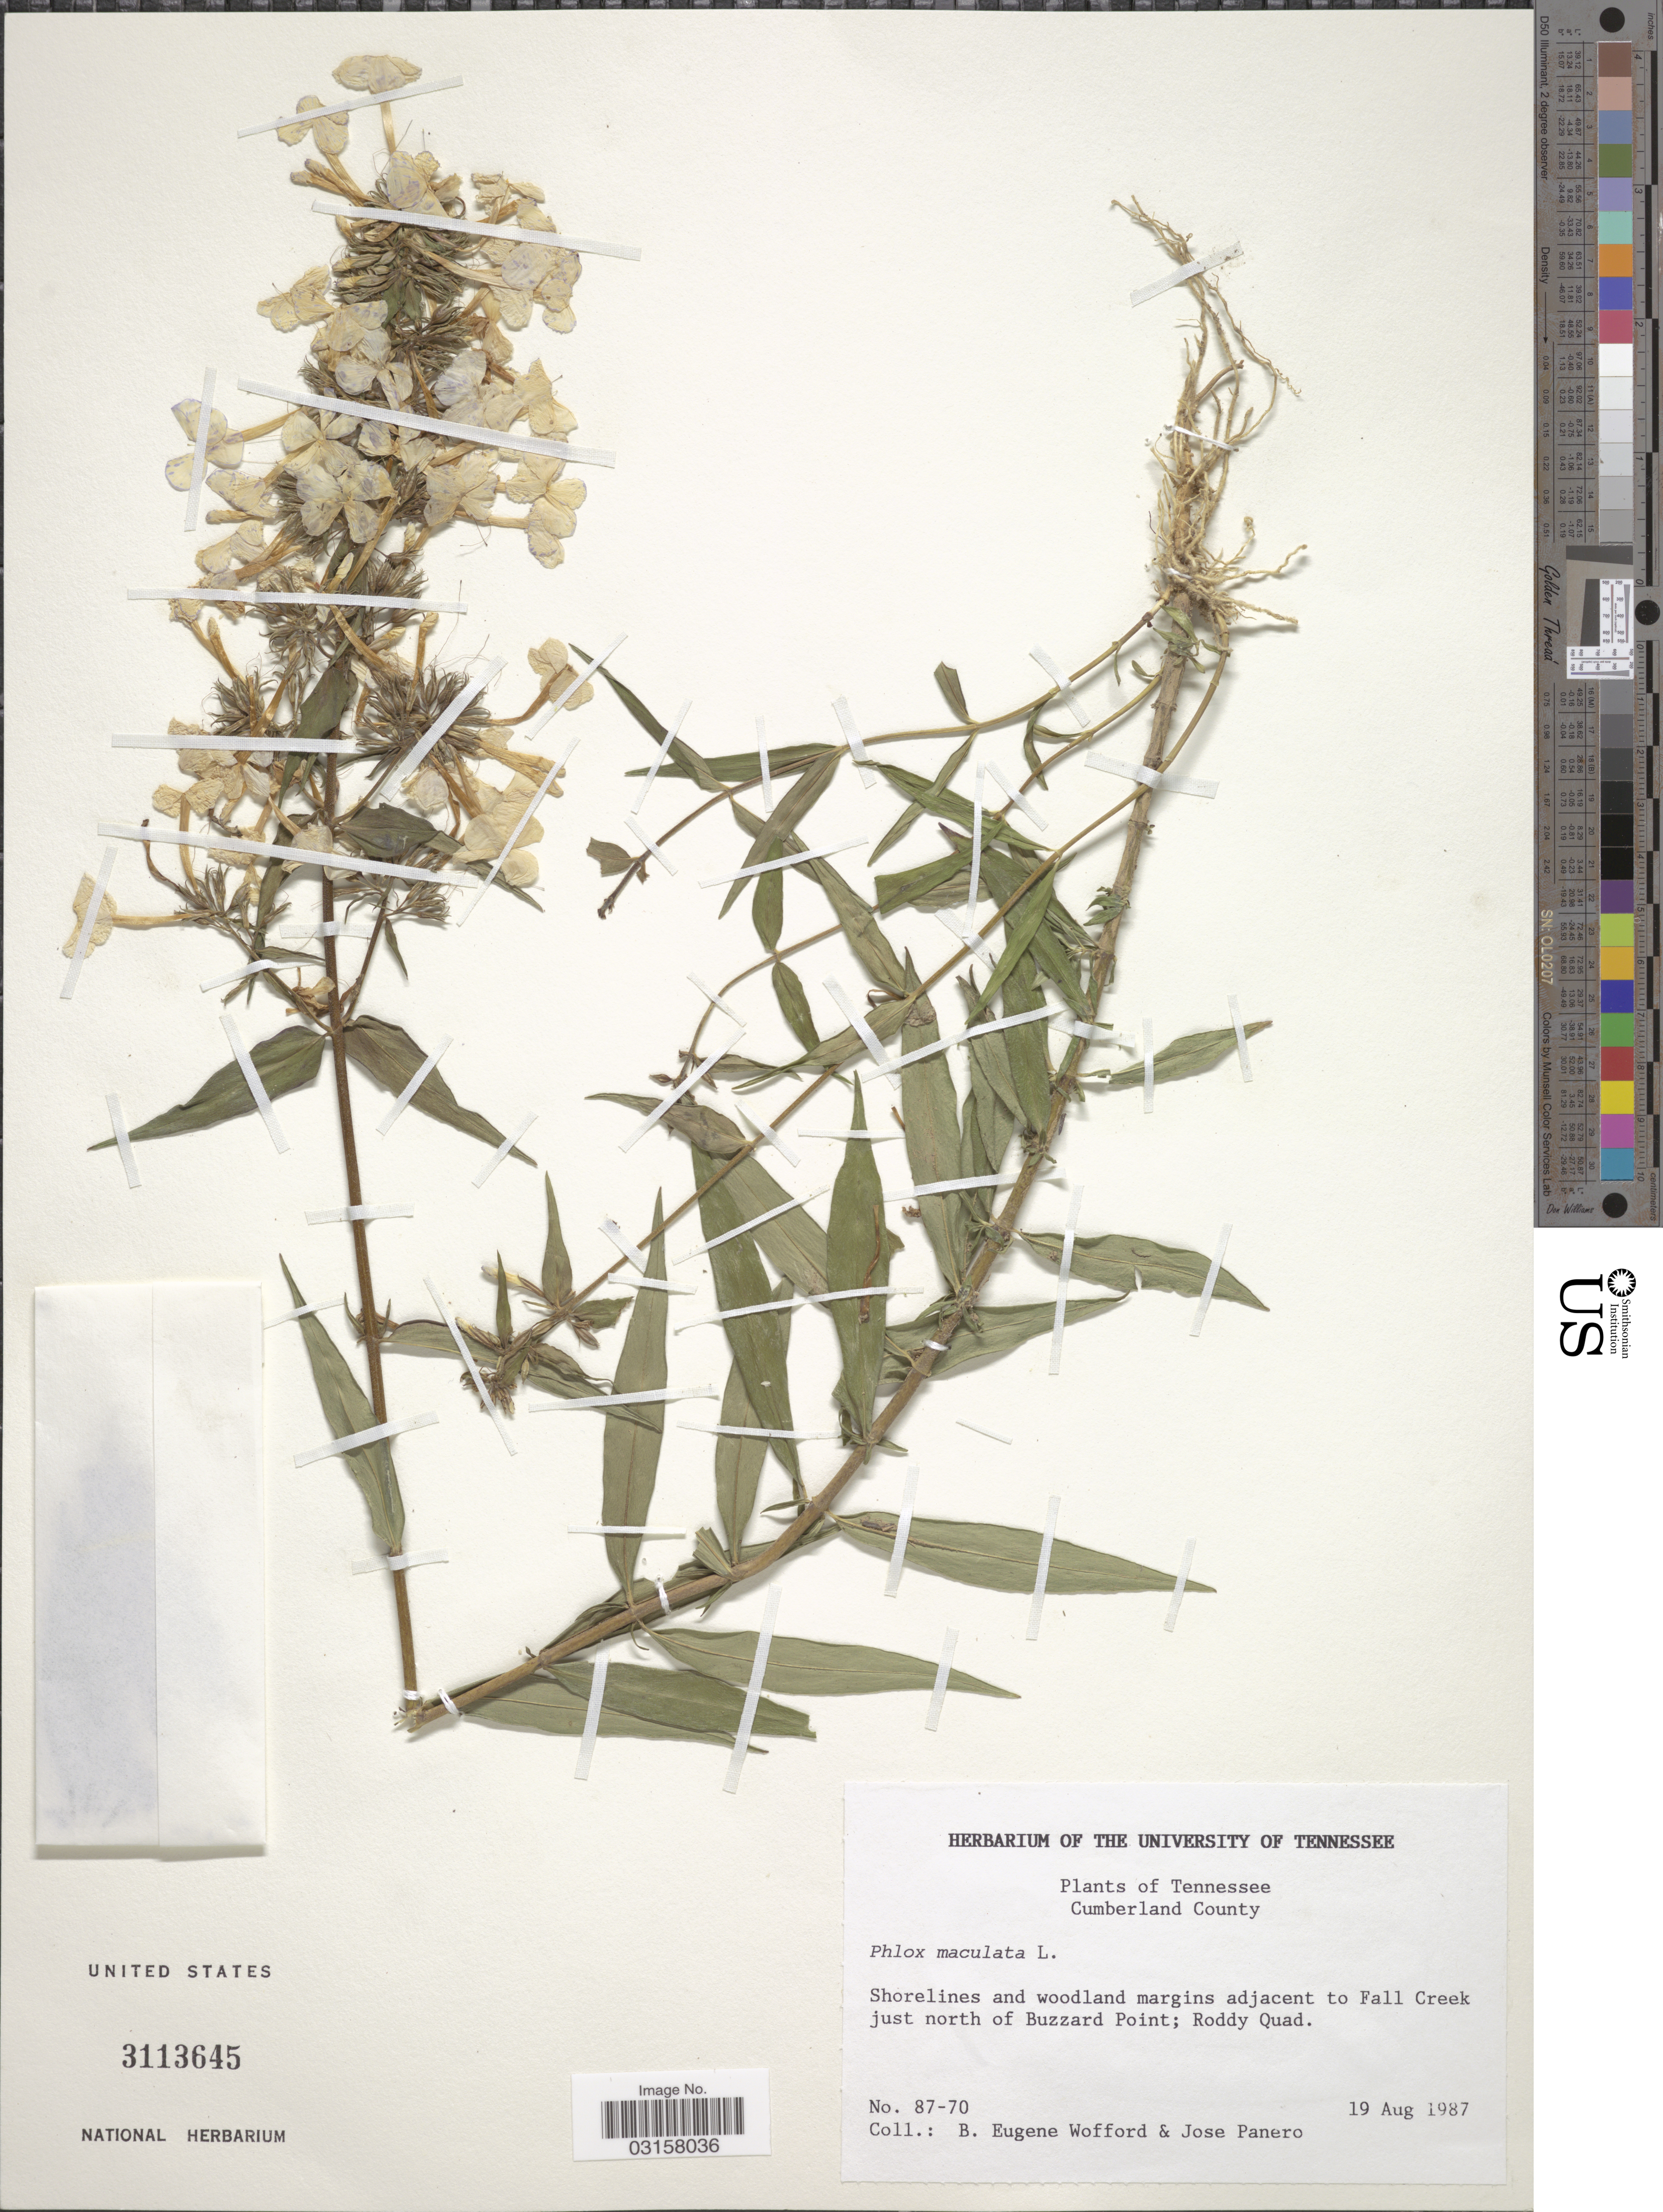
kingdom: Plantae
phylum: Tracheophyta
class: Magnoliopsida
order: Ericales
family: Polemoniaceae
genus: Phlox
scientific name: Phlox maculata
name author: L.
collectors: B. Wofford & J. L. Panero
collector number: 87-70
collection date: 1987-08-19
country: United States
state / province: Tennessee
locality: Cumberland County. Shorelines and woodland margins adjacent to Fall Creek just north of Buzzard Point; Roddy Quad.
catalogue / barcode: US 3113645